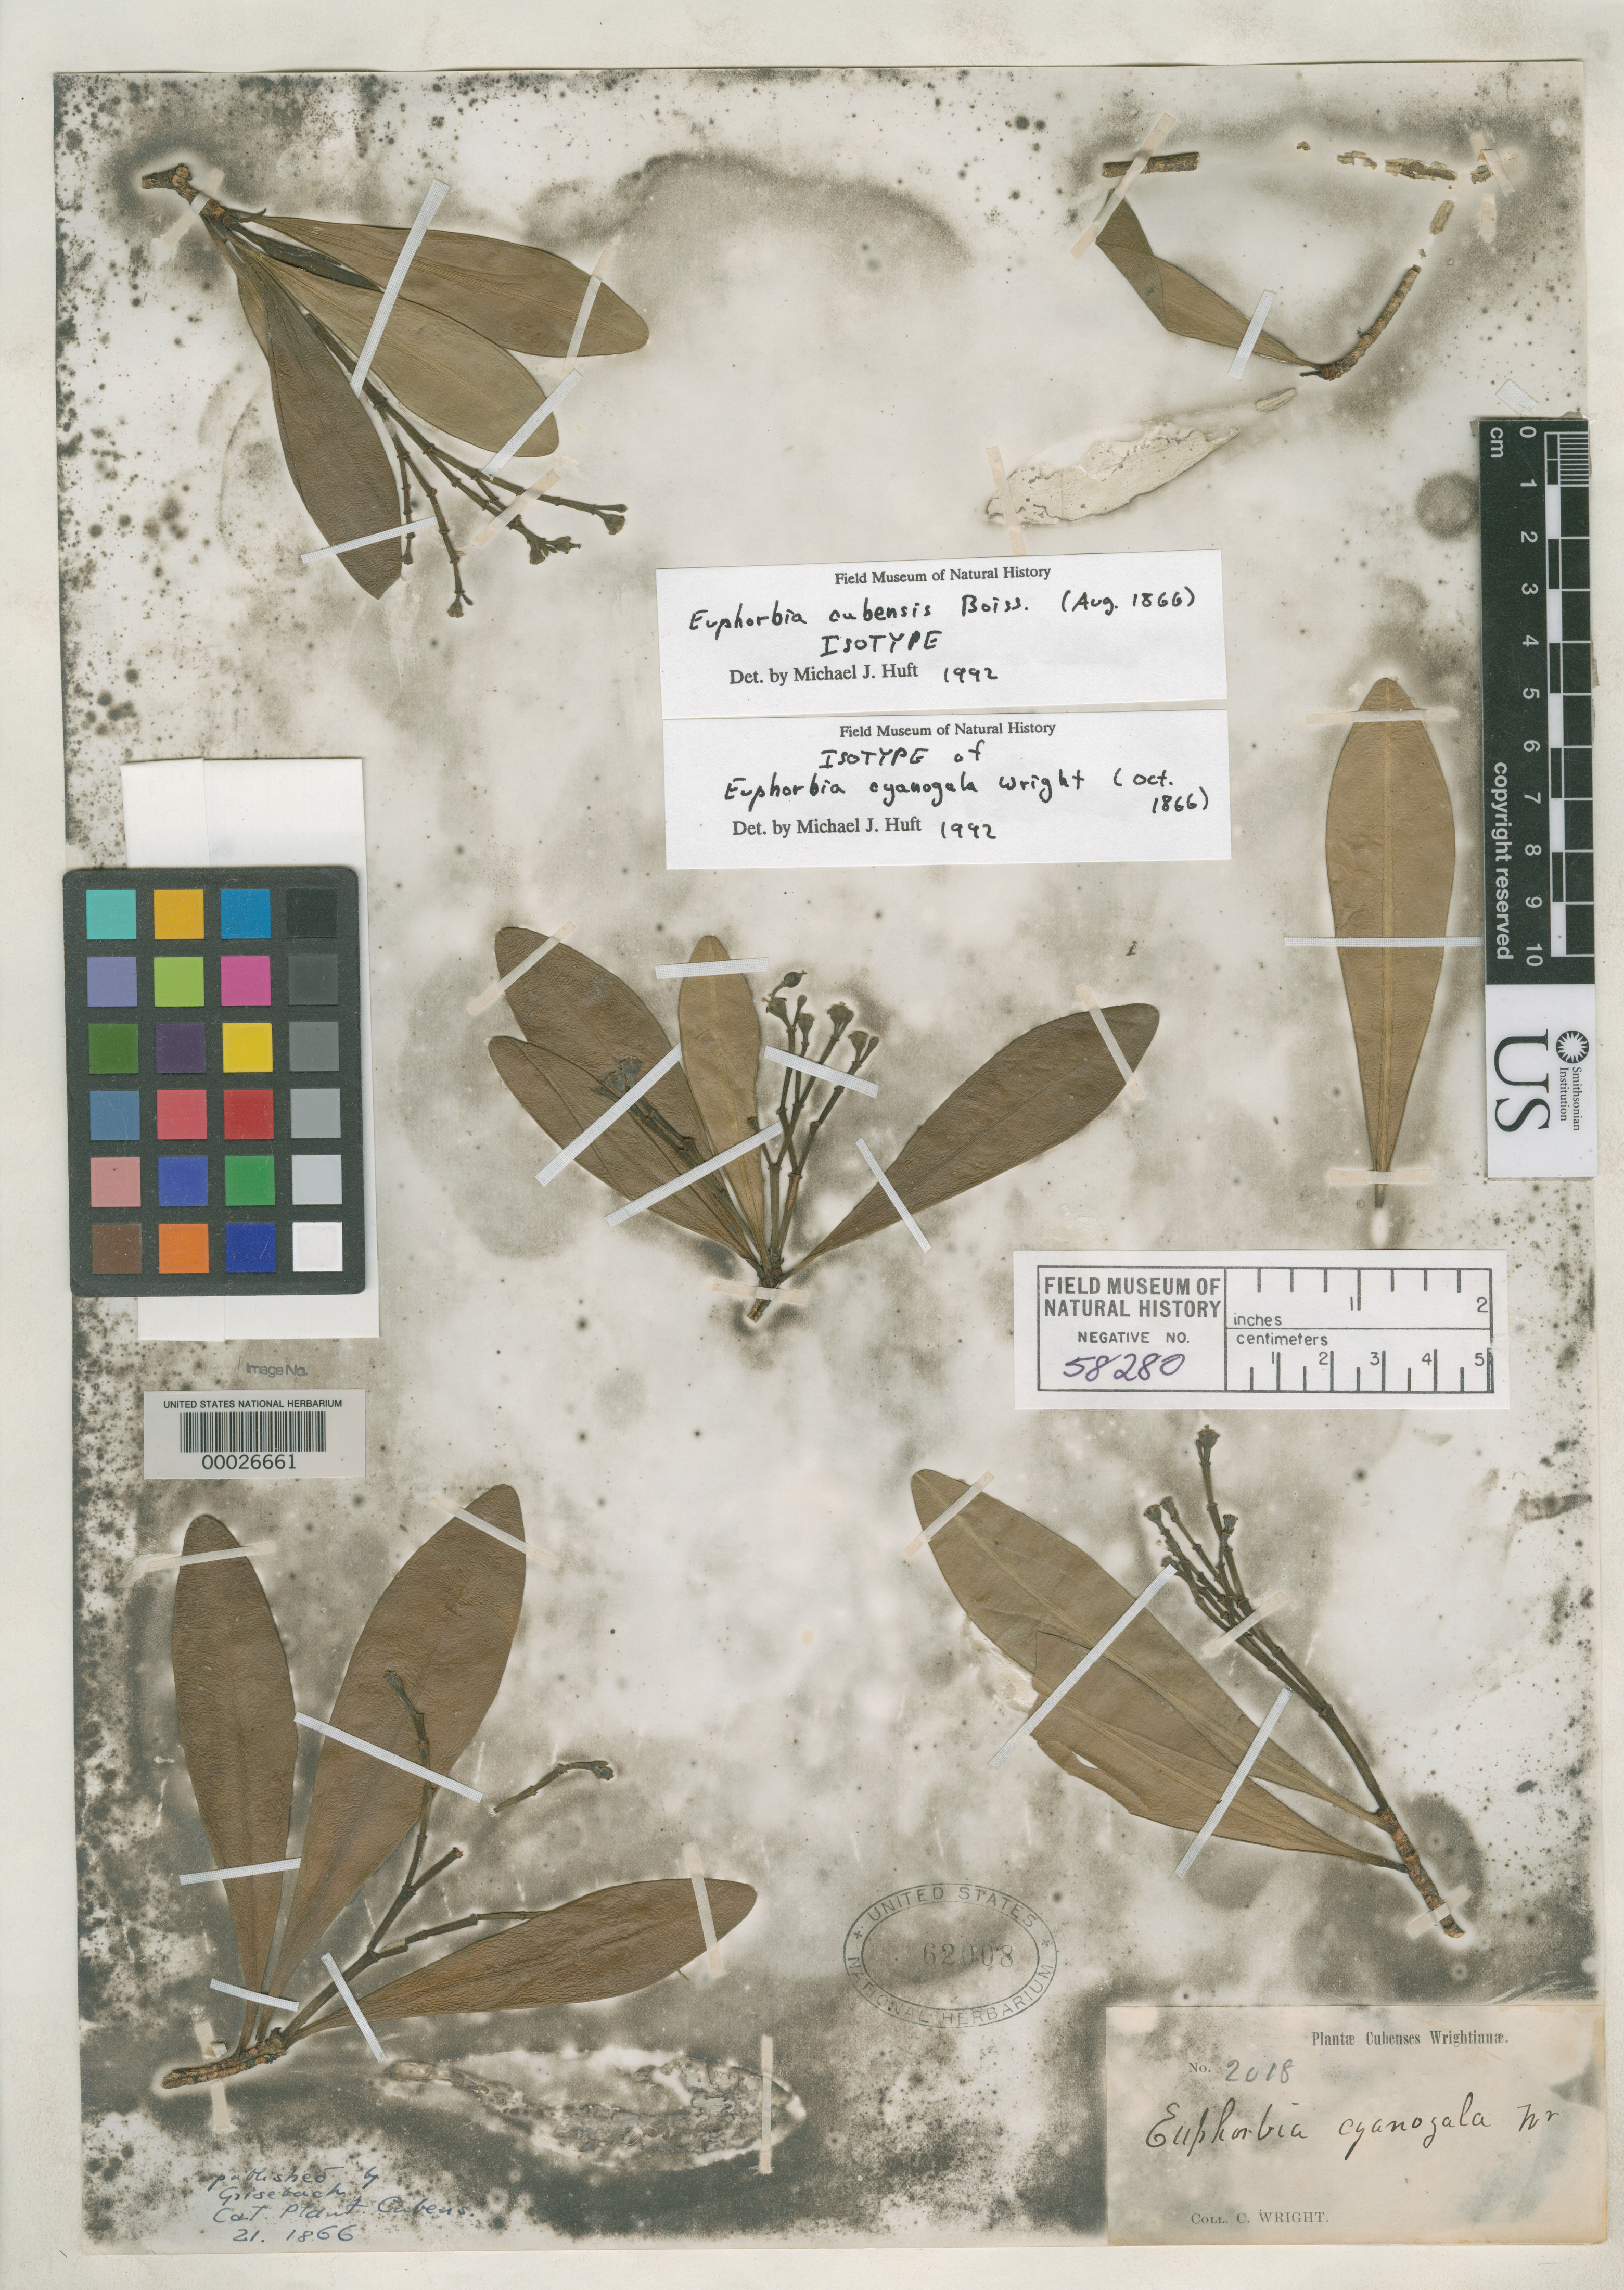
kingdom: Plantae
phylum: Tracheophyta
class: Magnoliopsida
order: Malpighiales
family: Euphorbiaceae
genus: Euphorbia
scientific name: Euphorbia cyanogala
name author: C. Wright in Griseb.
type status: Isotype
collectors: C. Wright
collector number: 2018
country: Cuba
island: Greater Antilles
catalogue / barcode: US 62008